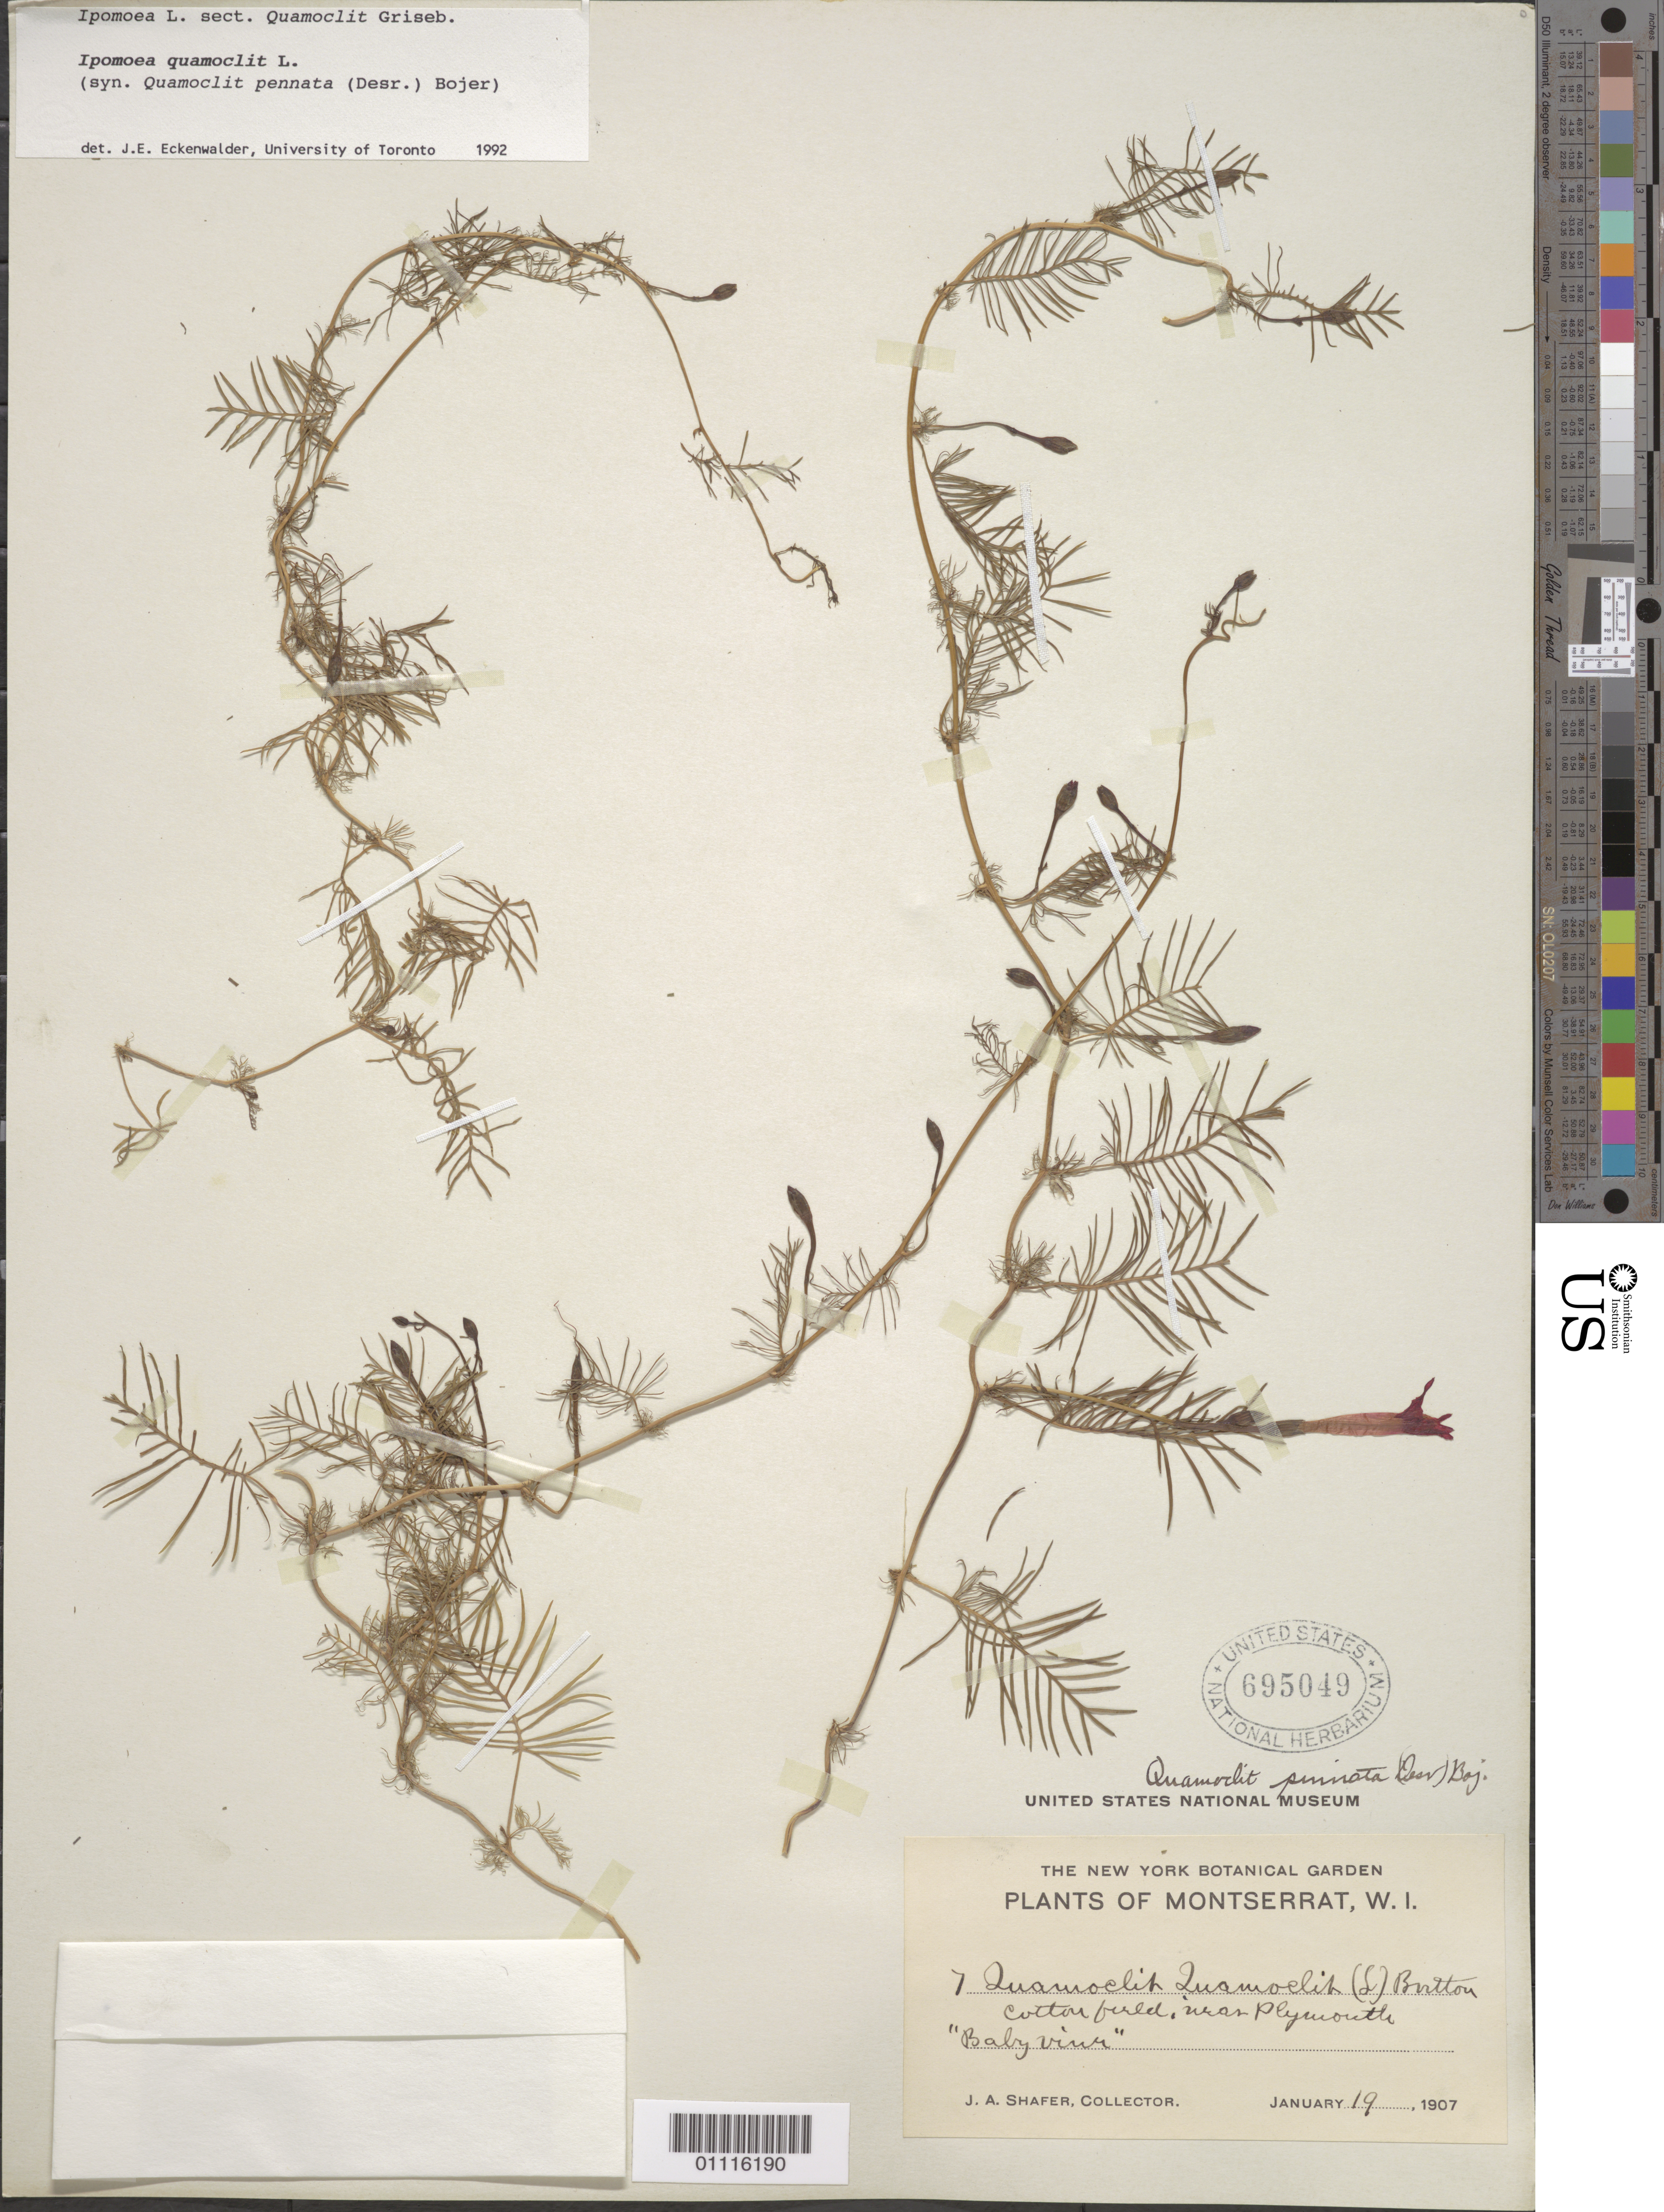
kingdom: Plantae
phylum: Tracheophyta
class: Magnoliopsida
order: Solanales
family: Convolvulaceae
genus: Ipomoea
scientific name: Ipomoea quamoclit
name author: L.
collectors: J. A. Shafer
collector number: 7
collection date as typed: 19 Jan 1907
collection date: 1907-01-19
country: Montserrat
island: Montserrat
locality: Cotton field, near Plymouth.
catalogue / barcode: US 695049